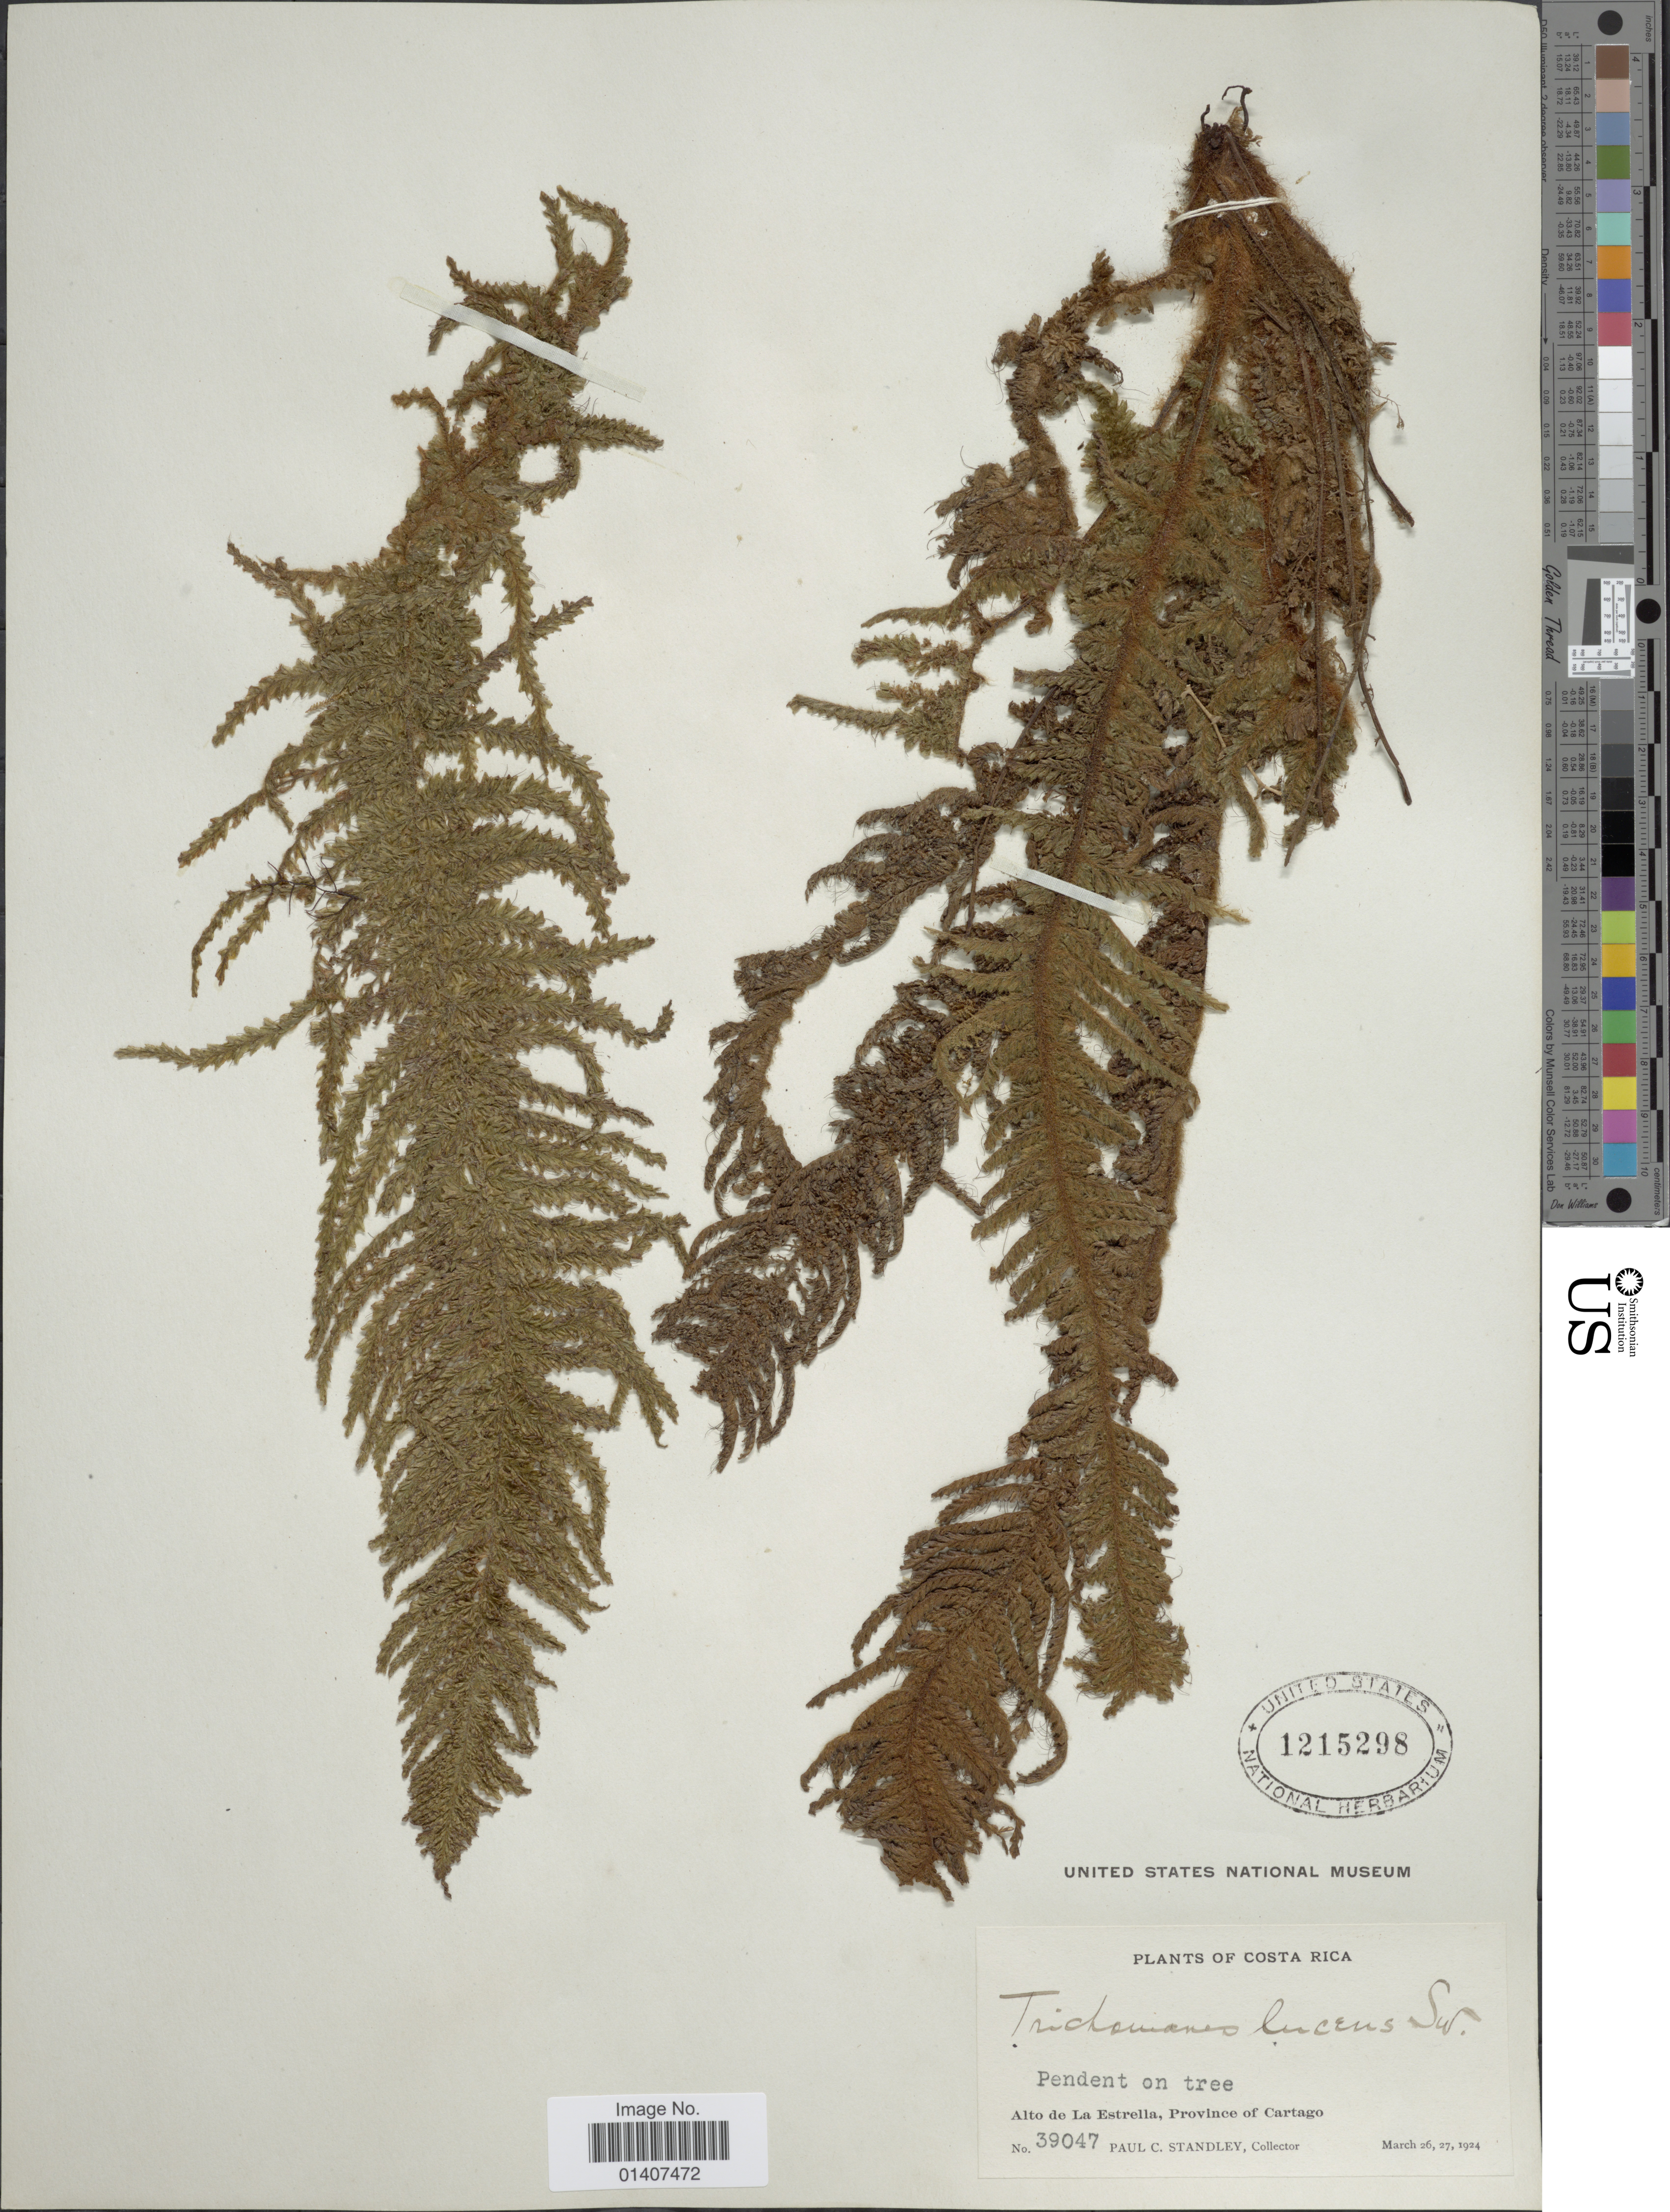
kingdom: Plantae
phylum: Tracheophyta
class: Polypodiopsida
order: Hymenophyllales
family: Hymenophyllaceae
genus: Trichomanes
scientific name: Trichomanes lucens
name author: Sw.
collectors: P. C. Standley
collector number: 39047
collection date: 1924-03-26/1924-03-27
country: Costa Rica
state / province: Cartago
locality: Alto de La Estrella, province of Cartago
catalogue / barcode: US 1215298